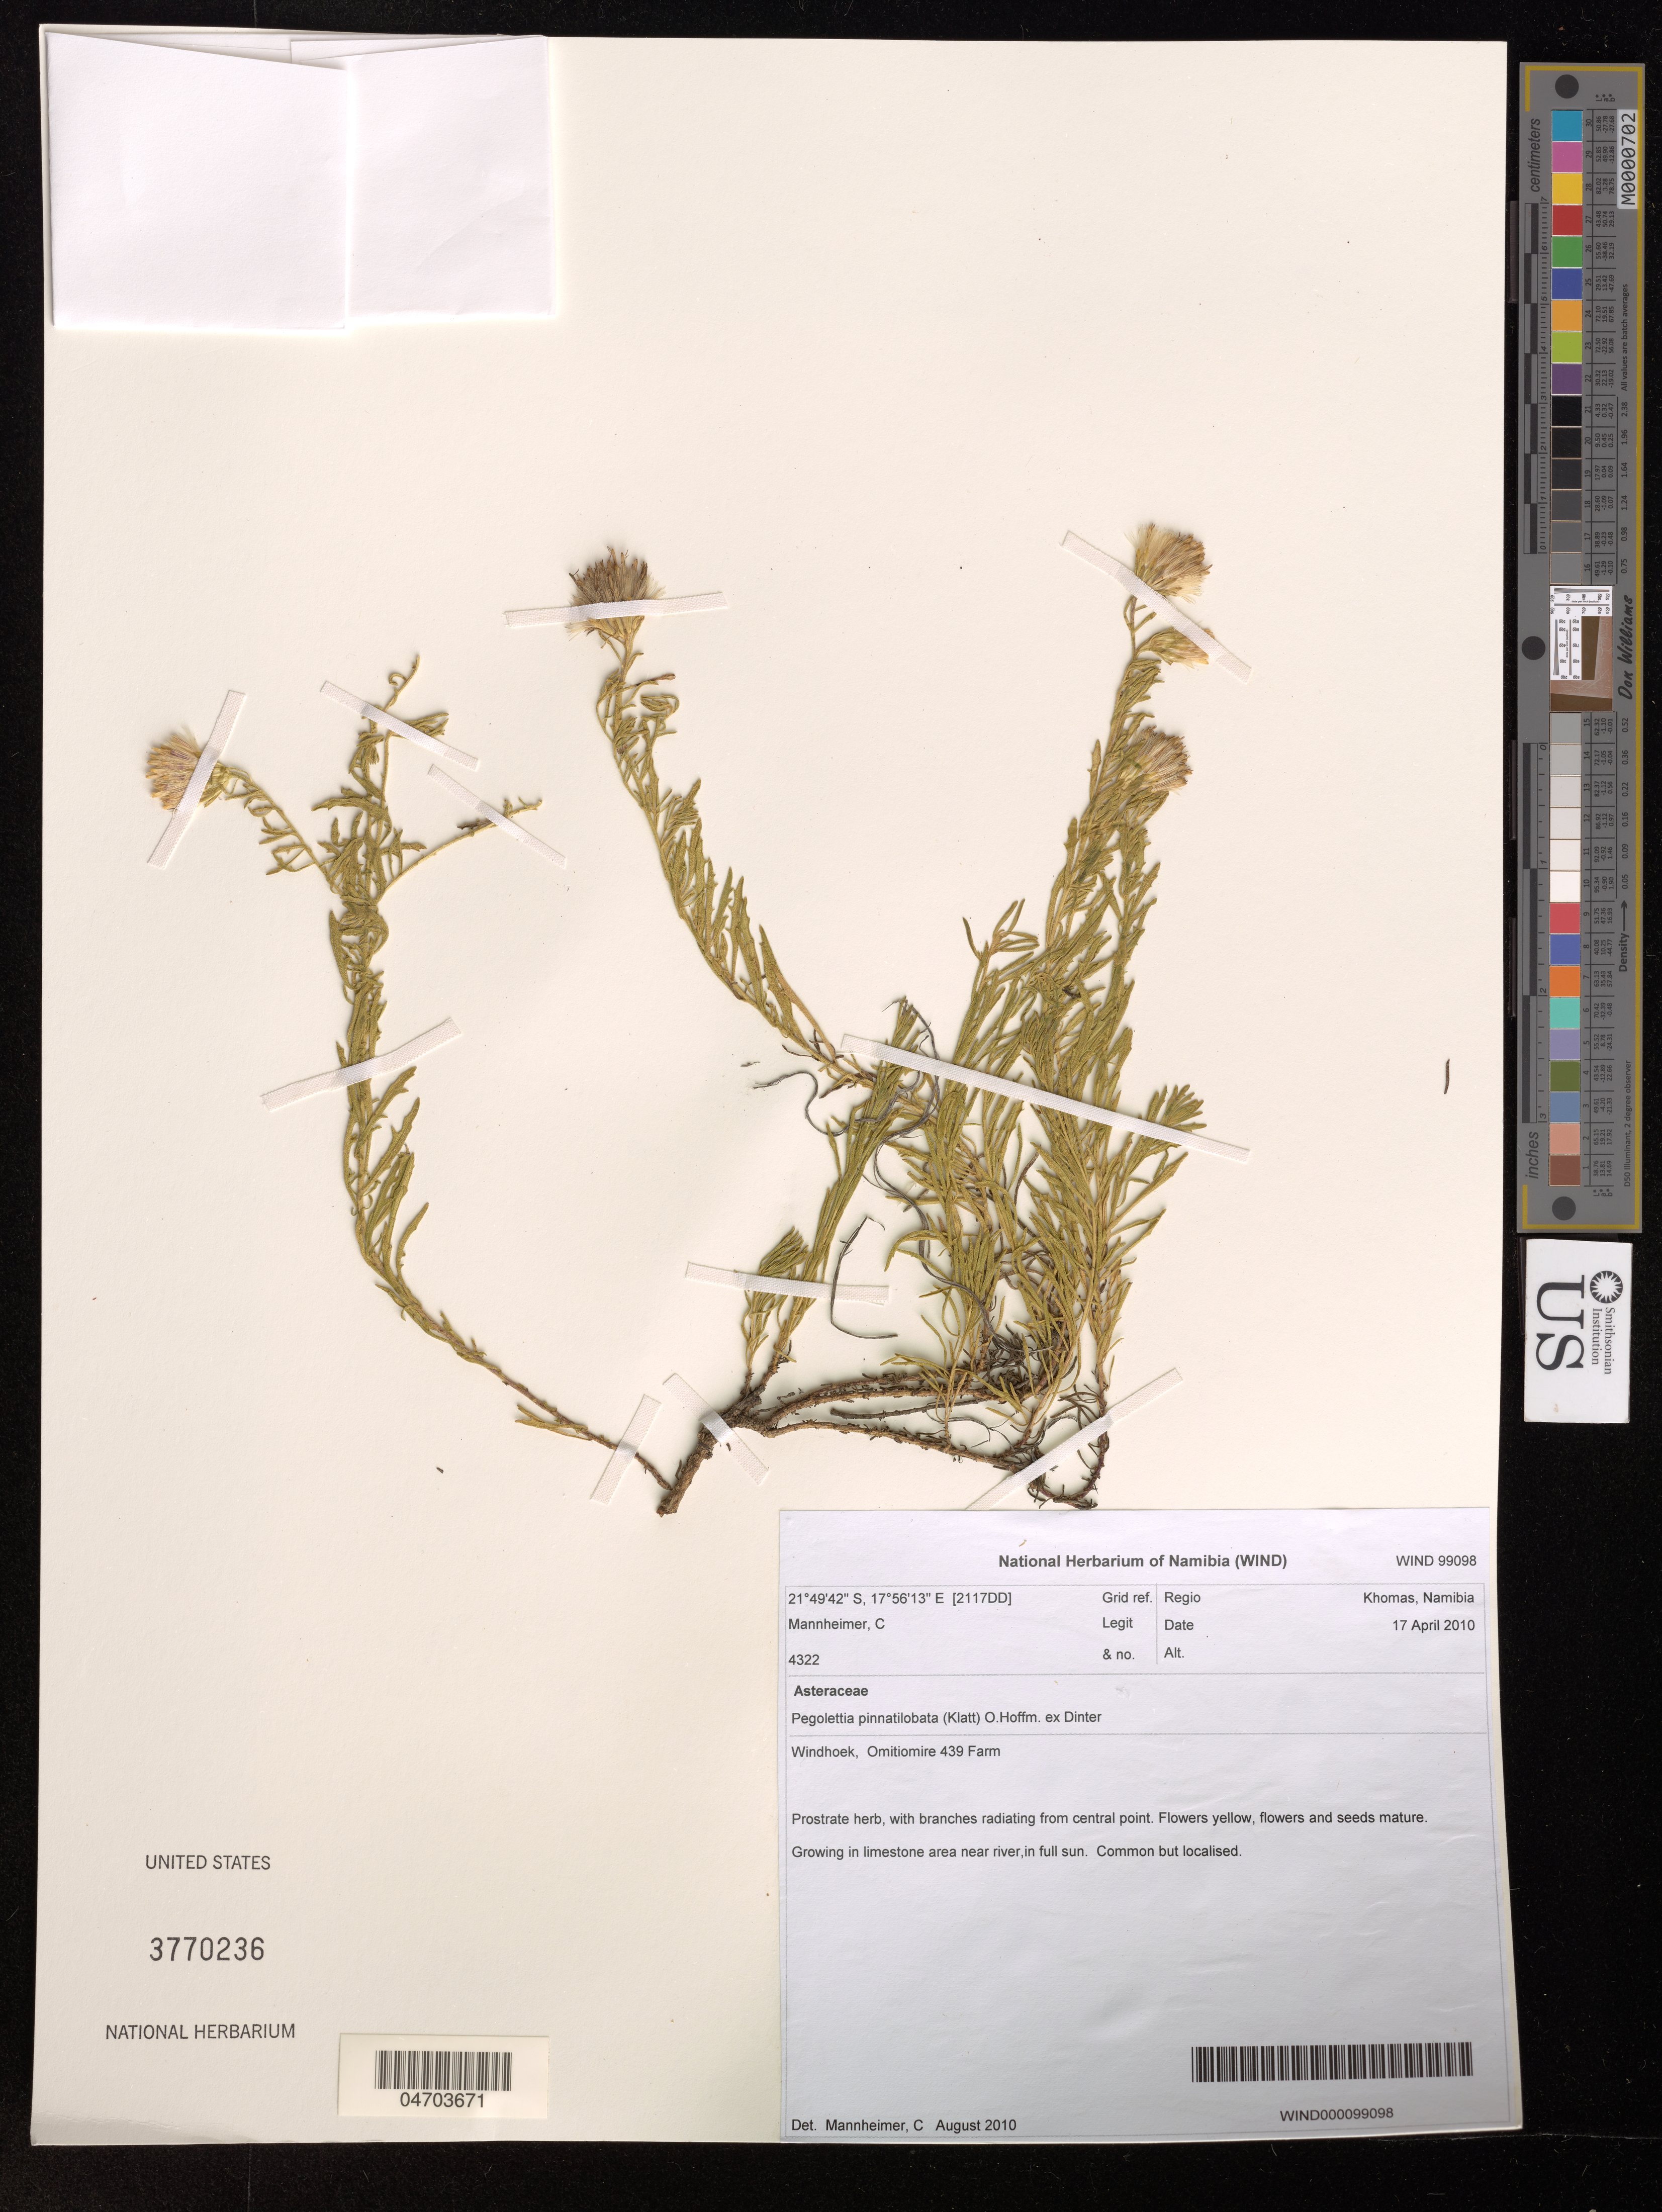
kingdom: Plantae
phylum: Tracheophyta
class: Magnoliopsida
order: Asterales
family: Asteraceae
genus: Pegolettia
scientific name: Pegolettia pinnatilobata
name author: (Klatt) O. Hoffm. ex Dinter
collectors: C. Mannheimer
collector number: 4322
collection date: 2010-04-17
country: Namibia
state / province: Khomas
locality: [2117DD] Grid ref. Windhoek, Omitiomire 439 Farm.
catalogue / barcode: US 3770236